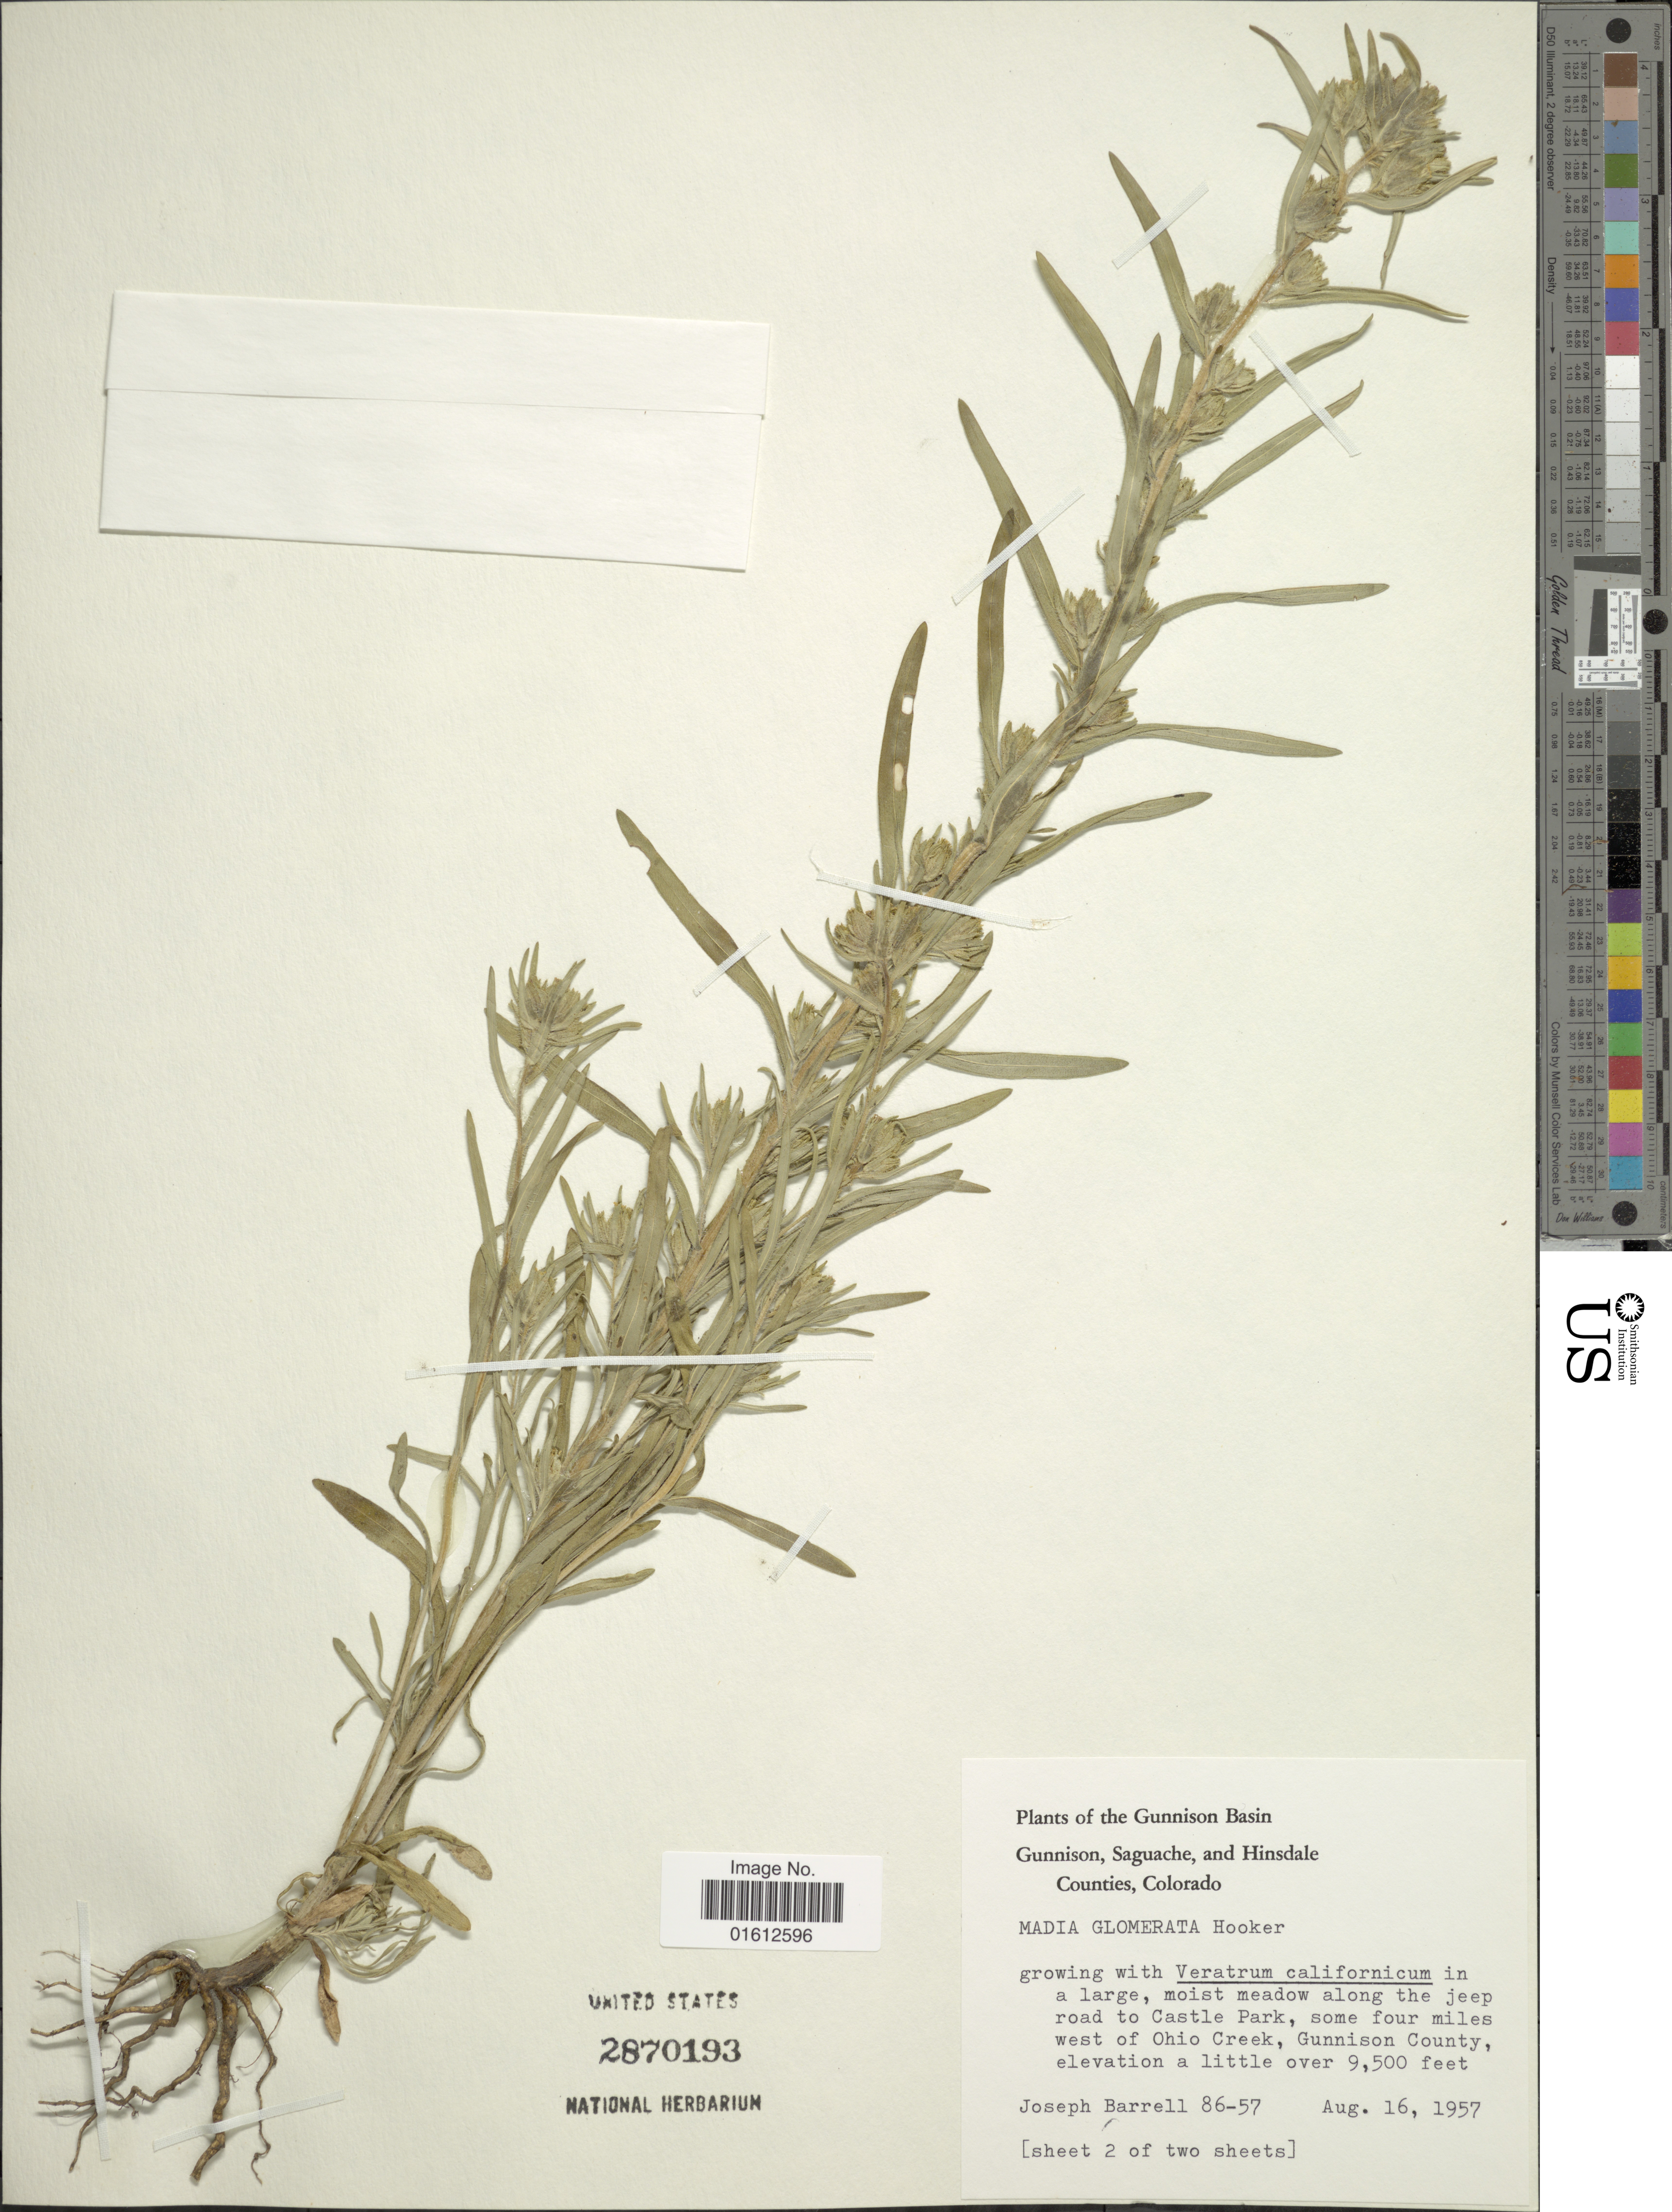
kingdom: Plantae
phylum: Tracheophyta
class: Magnoliopsida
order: Asterales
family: Asteraceae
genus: Madia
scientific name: Madia glomerata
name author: Hook.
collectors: J. Barrell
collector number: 86-57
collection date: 1957-08-16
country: United States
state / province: Colorado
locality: Gunnison Basin. Gunnison, Saguache, and Hinsdale Counties. Moist meadow along the jeep road to Castle Park, some four miles west of Ohio Creek, Gunnison County.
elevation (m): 2896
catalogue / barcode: US 2870193